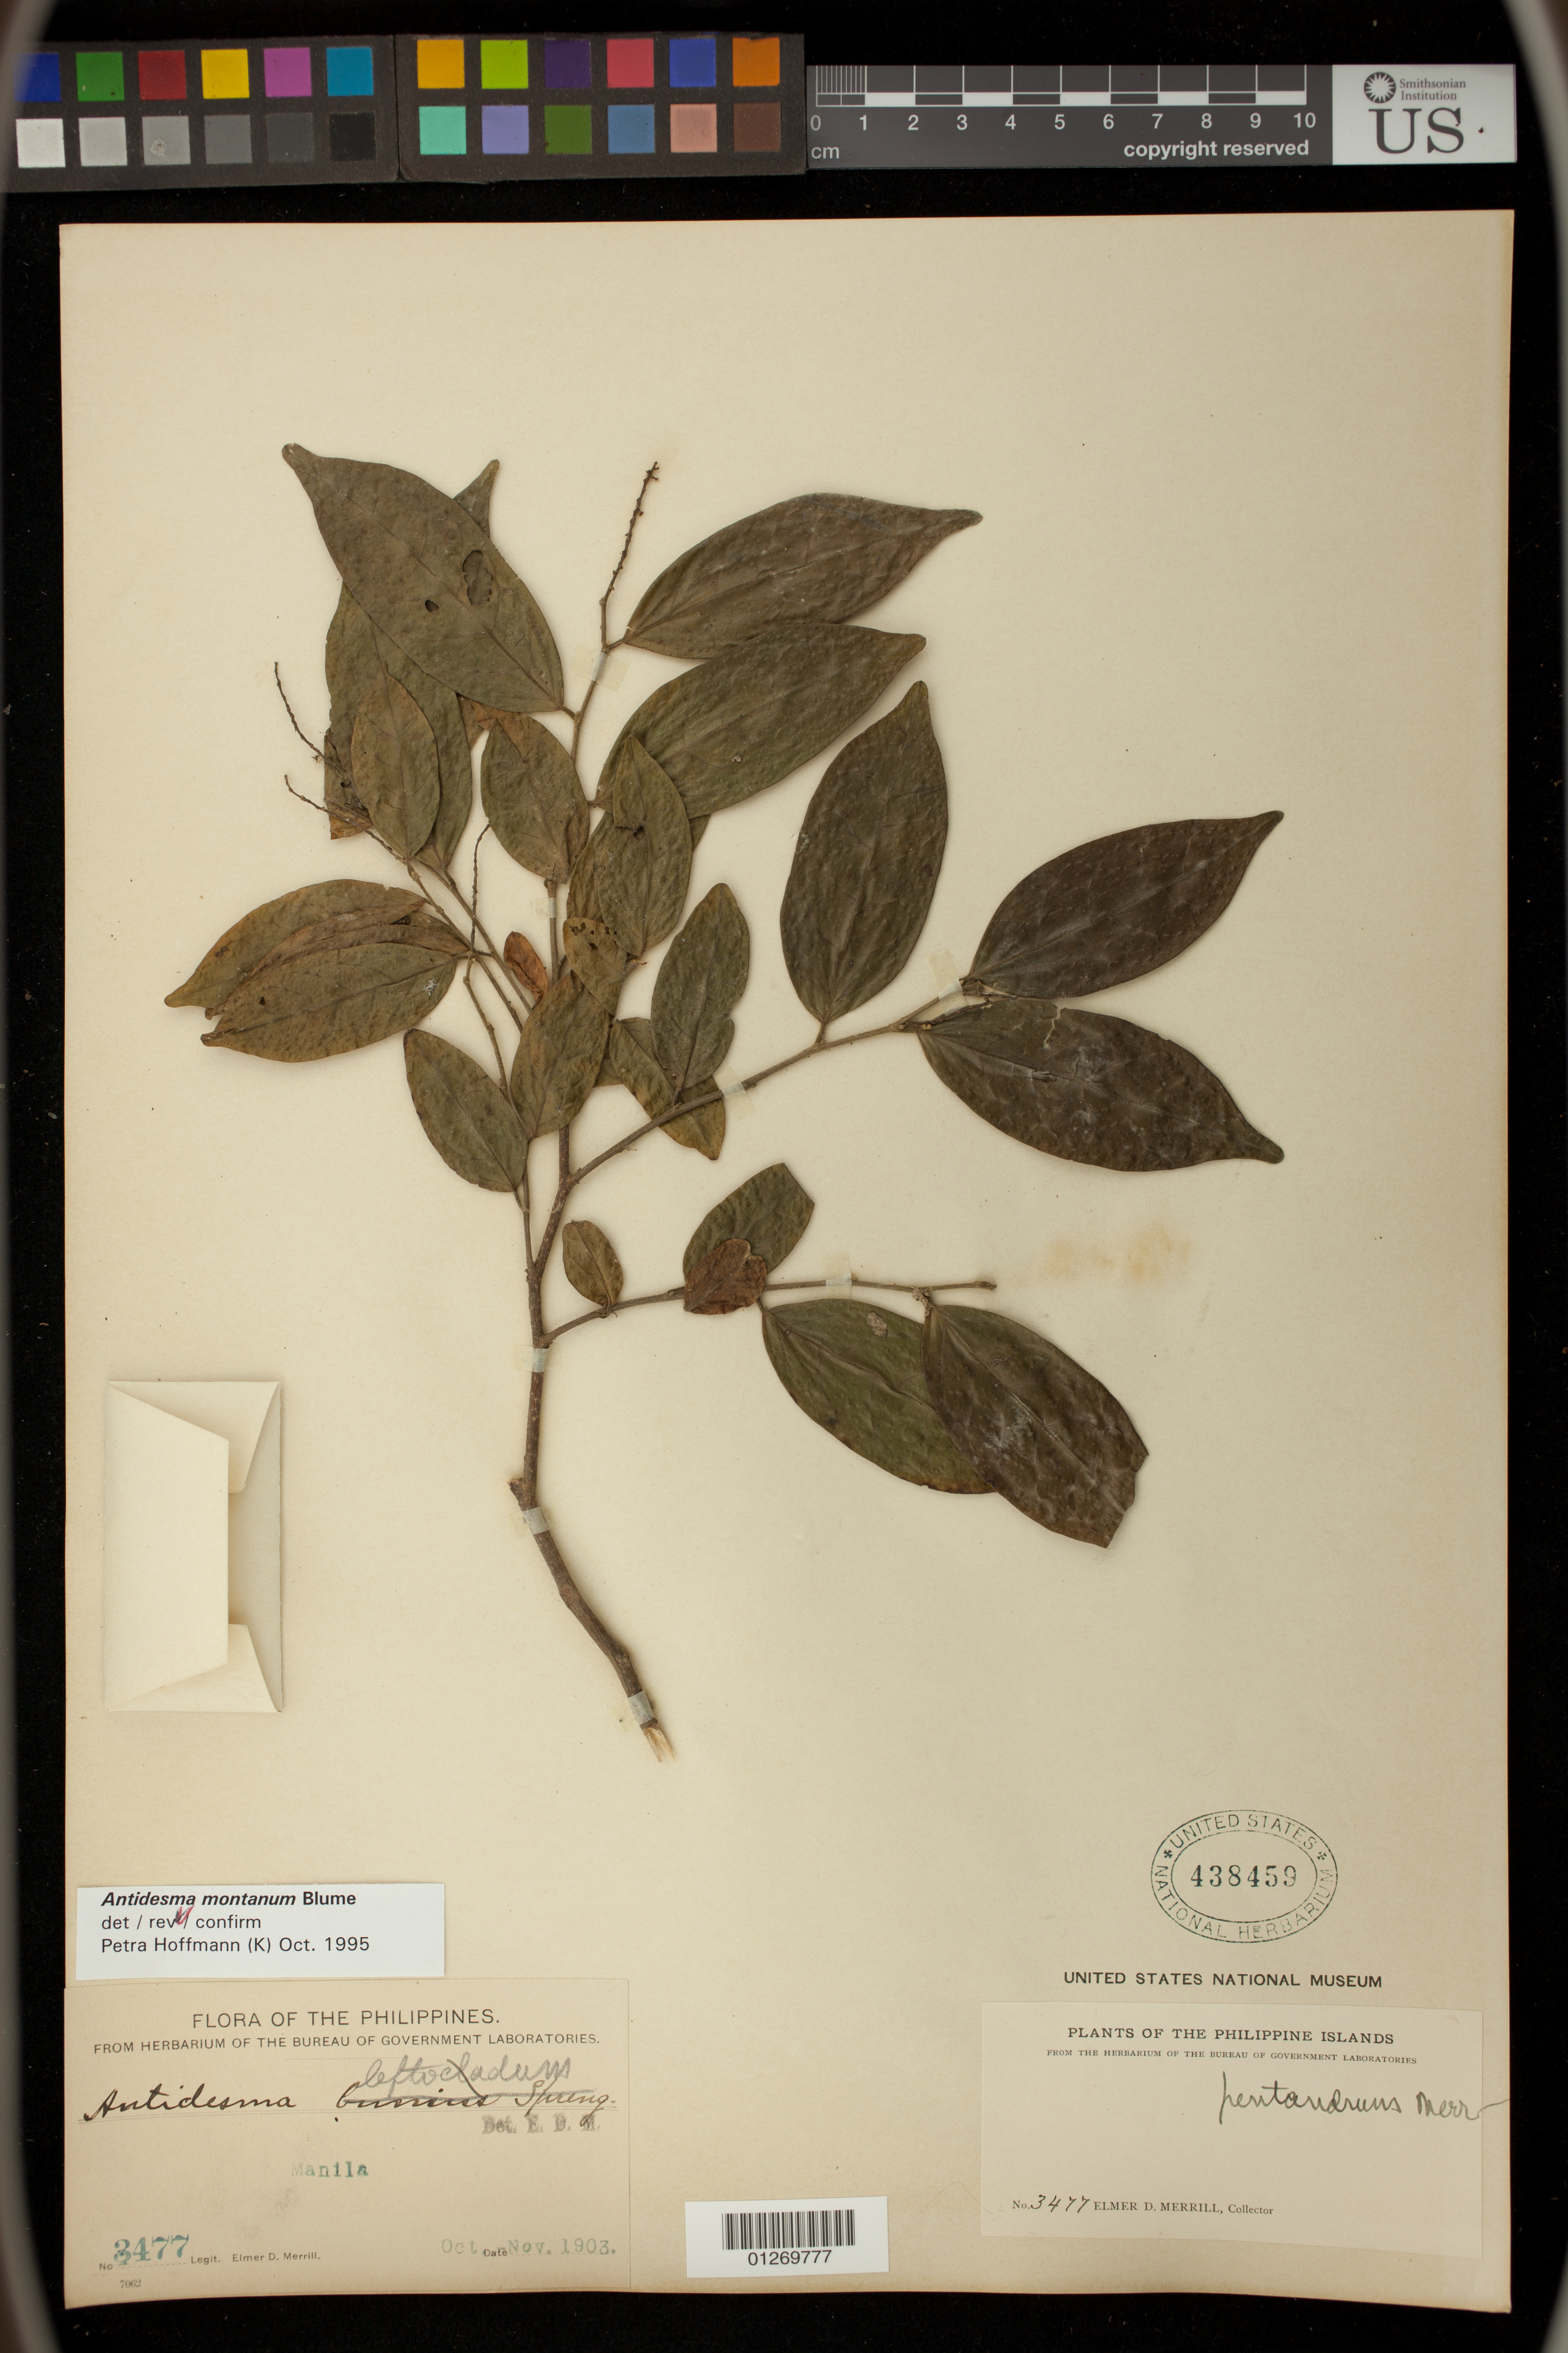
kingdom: Plantae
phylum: Tracheophyta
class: Magnoliopsida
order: Malpighiales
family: Phyllanthaceae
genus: Antidesma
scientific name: Antidesma montanum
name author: Blume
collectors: E. D. Merrill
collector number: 3477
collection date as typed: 1903-10/1903-11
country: Philippines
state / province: National Capital Region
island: Luzon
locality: Manila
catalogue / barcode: US 438459